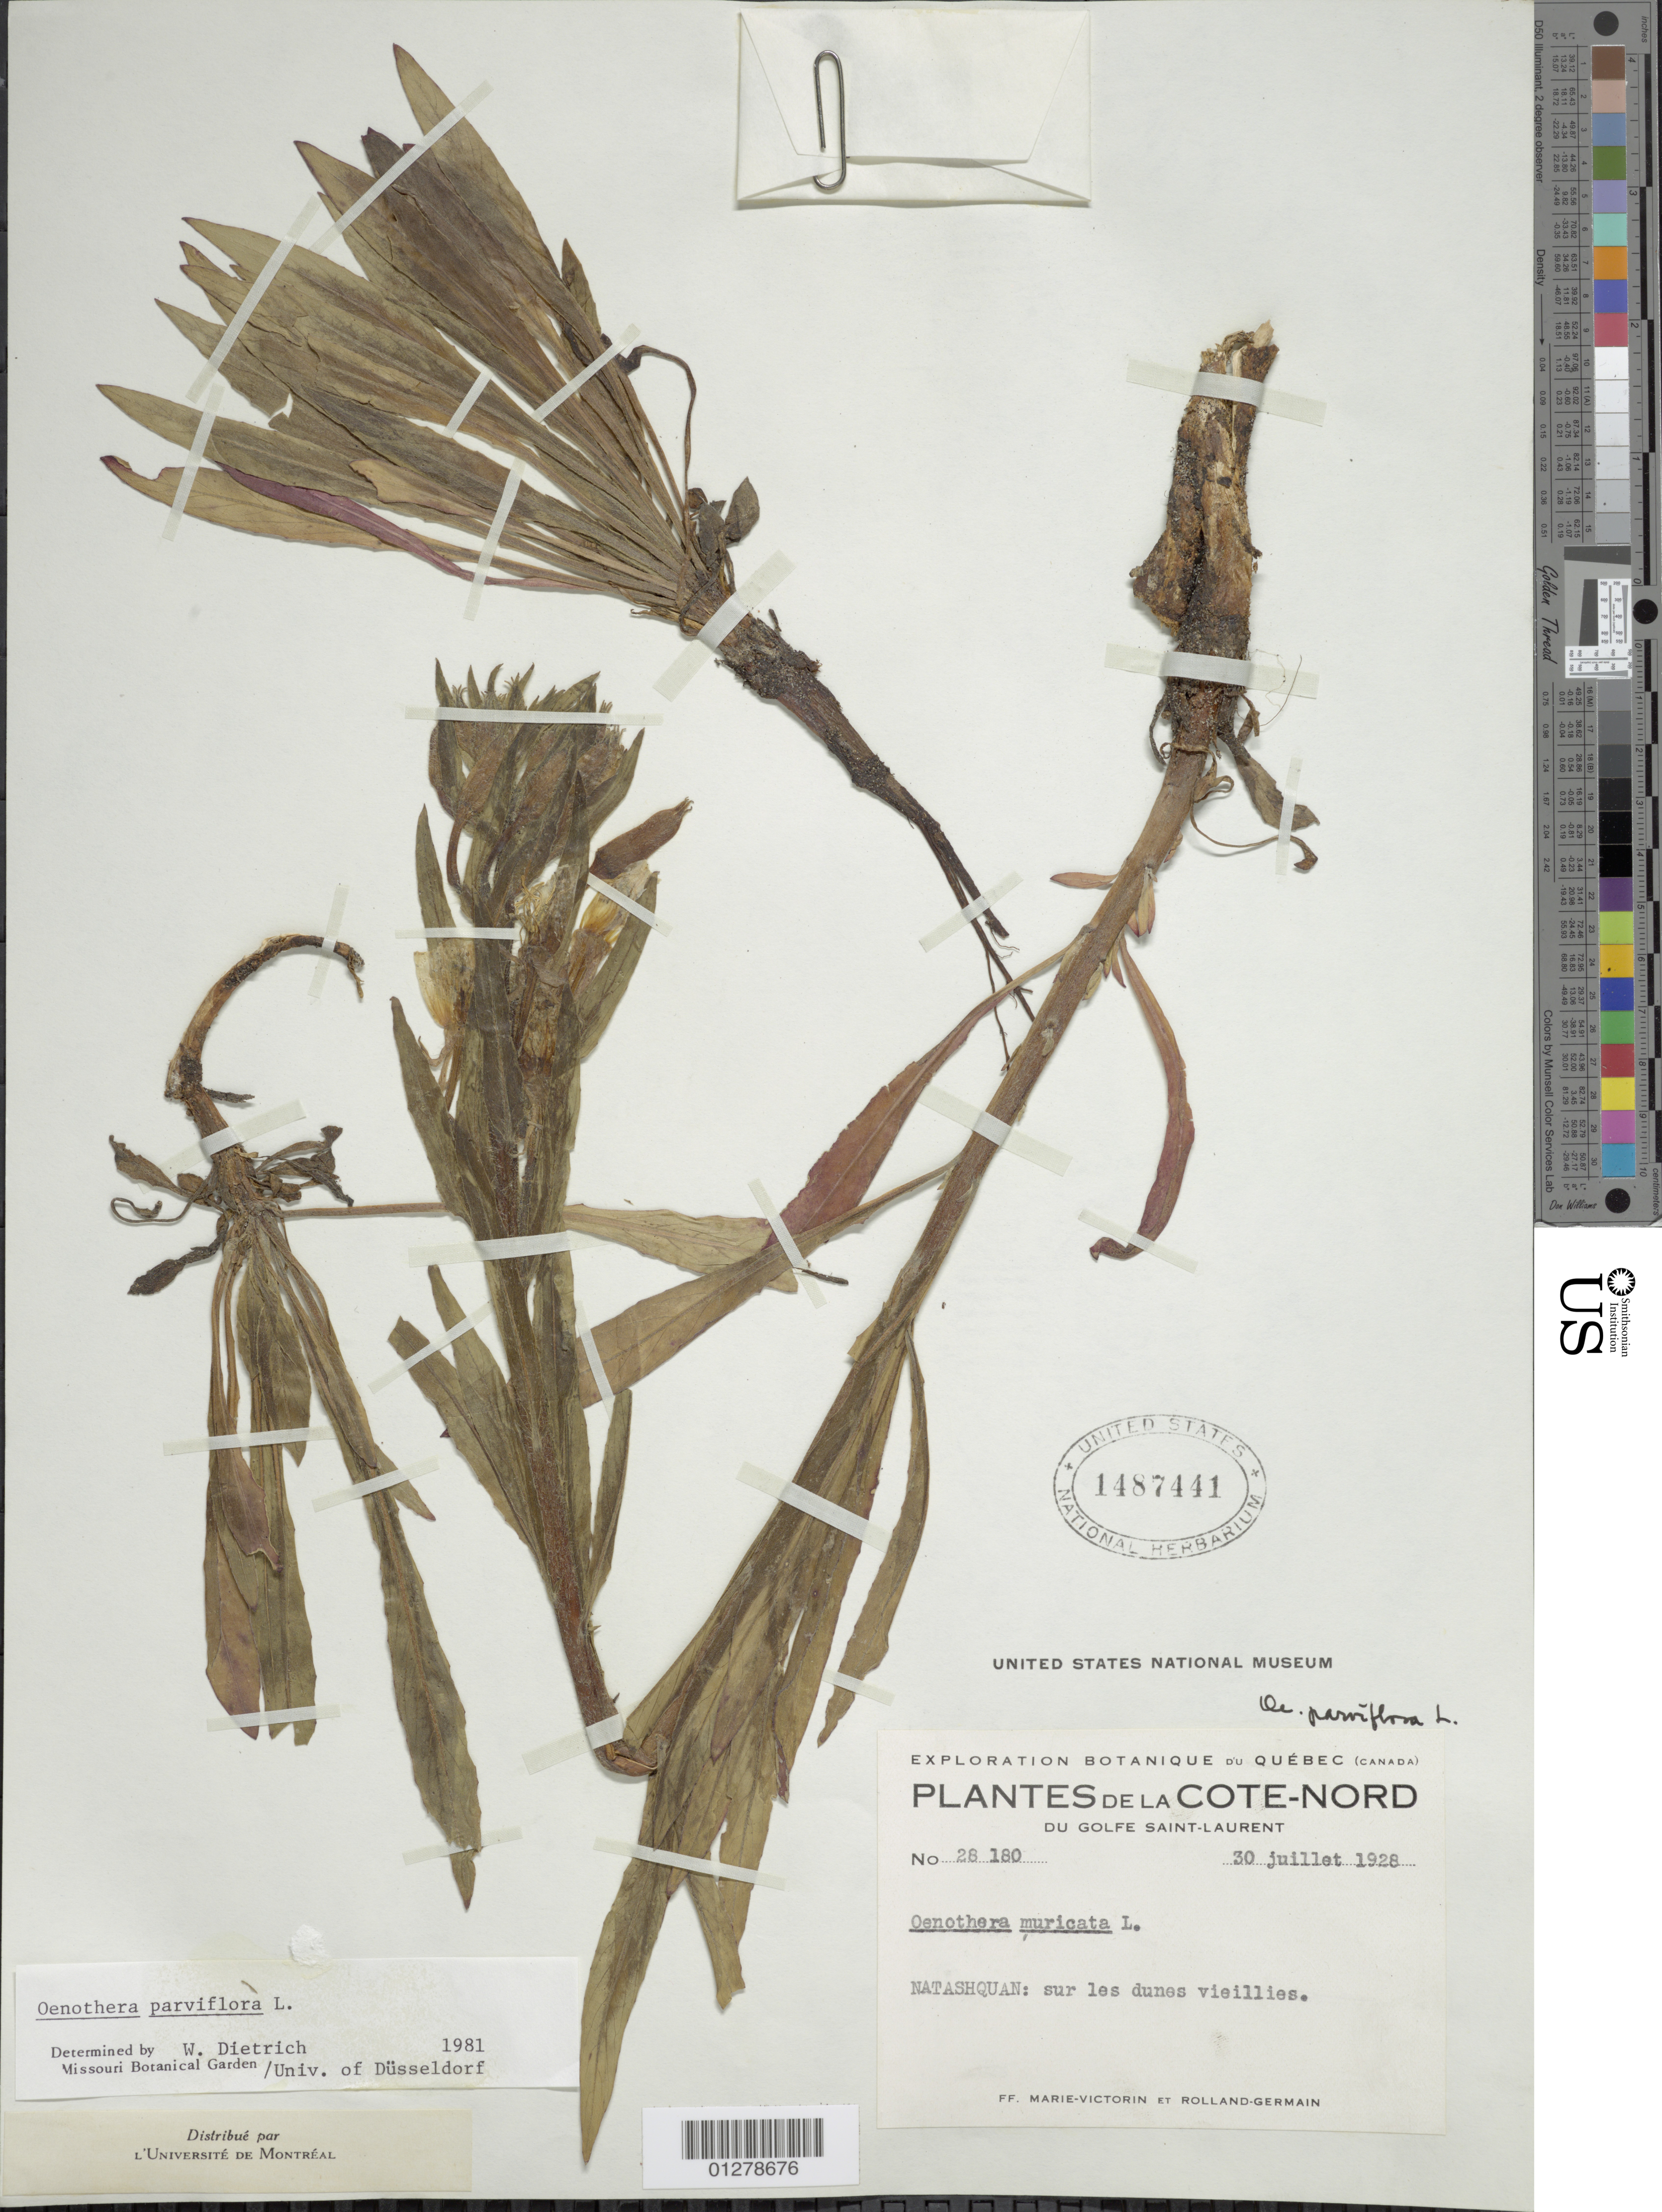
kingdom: Plantae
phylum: Tracheophyta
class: Magnoliopsida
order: Myrtales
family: Onagraceae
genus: Oenothera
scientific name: Oenothera parviflora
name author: L.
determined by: Dietrich, W.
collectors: Fr. Marie-Victorin & Rolland-Germain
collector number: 28 180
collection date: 1928-07-30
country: Canada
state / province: Quebec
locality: Cote- Nord, Du golfe Saint- Laurent, Natashquan.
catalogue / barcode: US 1487441